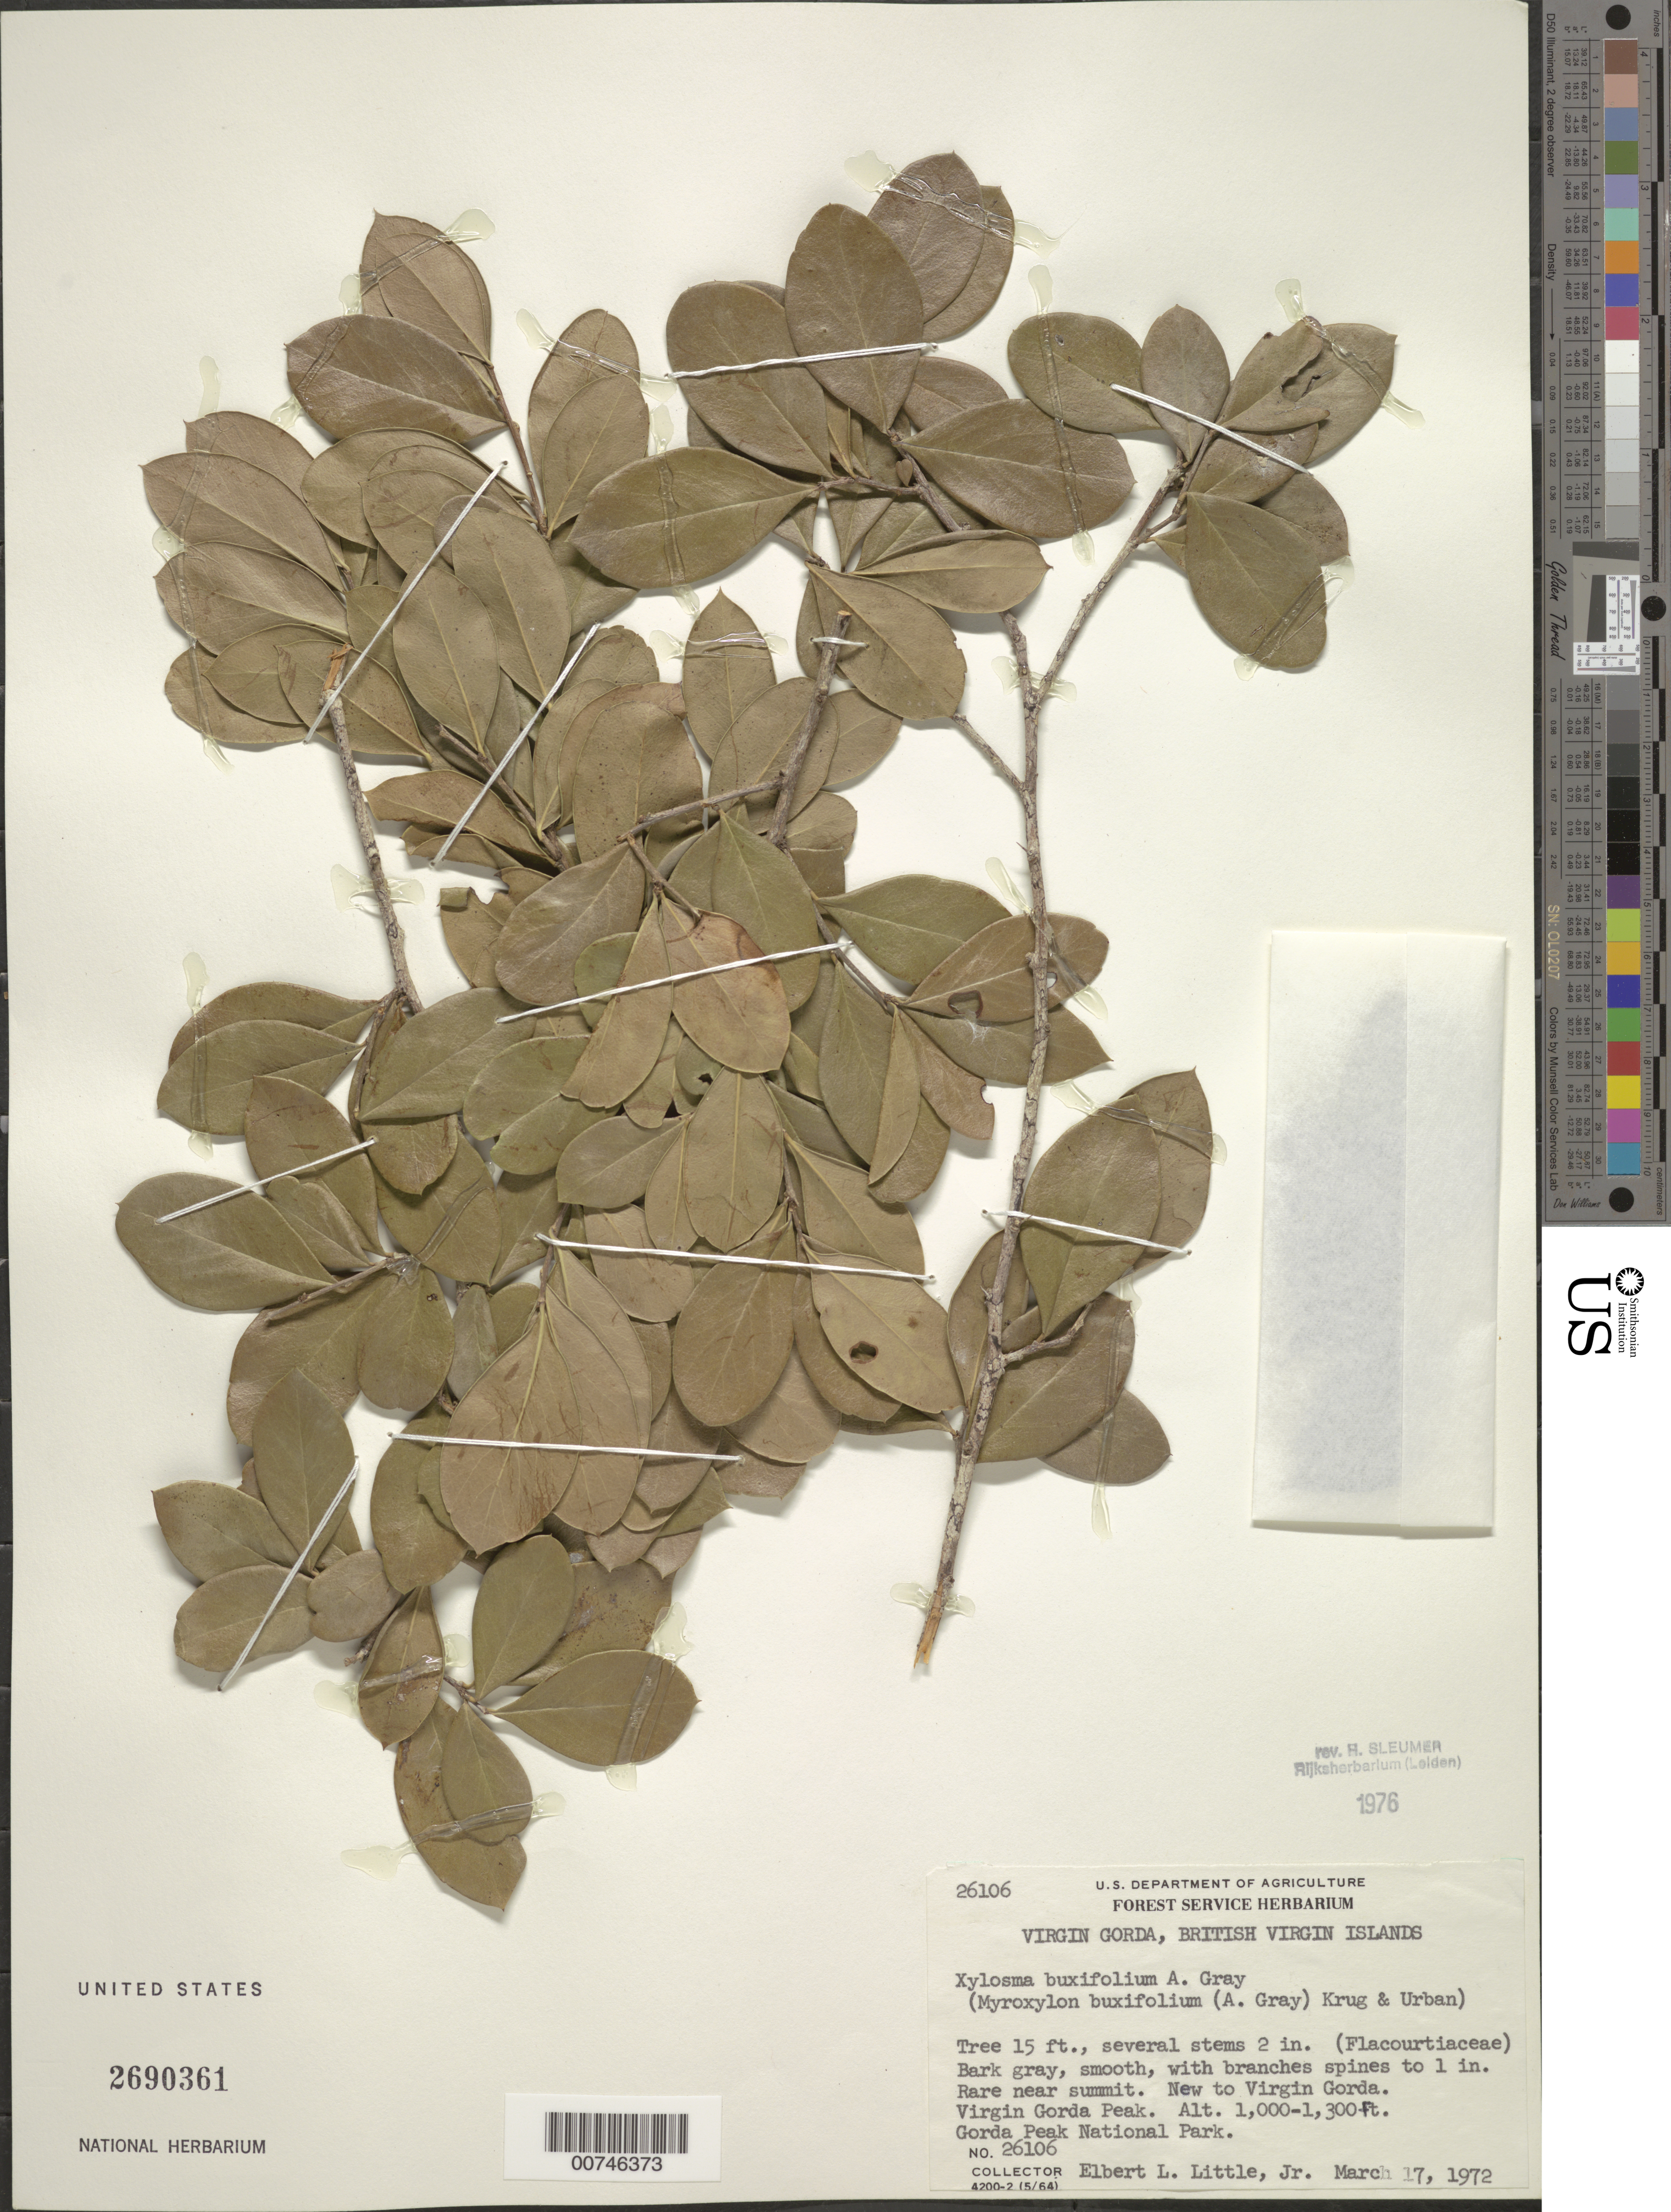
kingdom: Plantae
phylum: Tracheophyta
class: Magnoliopsida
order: Malpighiales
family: Salicaceae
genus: Xylosma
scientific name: Xylosma buxifolia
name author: A. Gray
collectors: E. L. Little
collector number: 26106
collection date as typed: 17 Mar 1972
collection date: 1972-03-17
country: British Virgin Islands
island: Virgin Gorda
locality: Virgin Gorda Peak. Gorda Peak National Park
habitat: Rare near summit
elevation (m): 305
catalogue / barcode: US 2690361